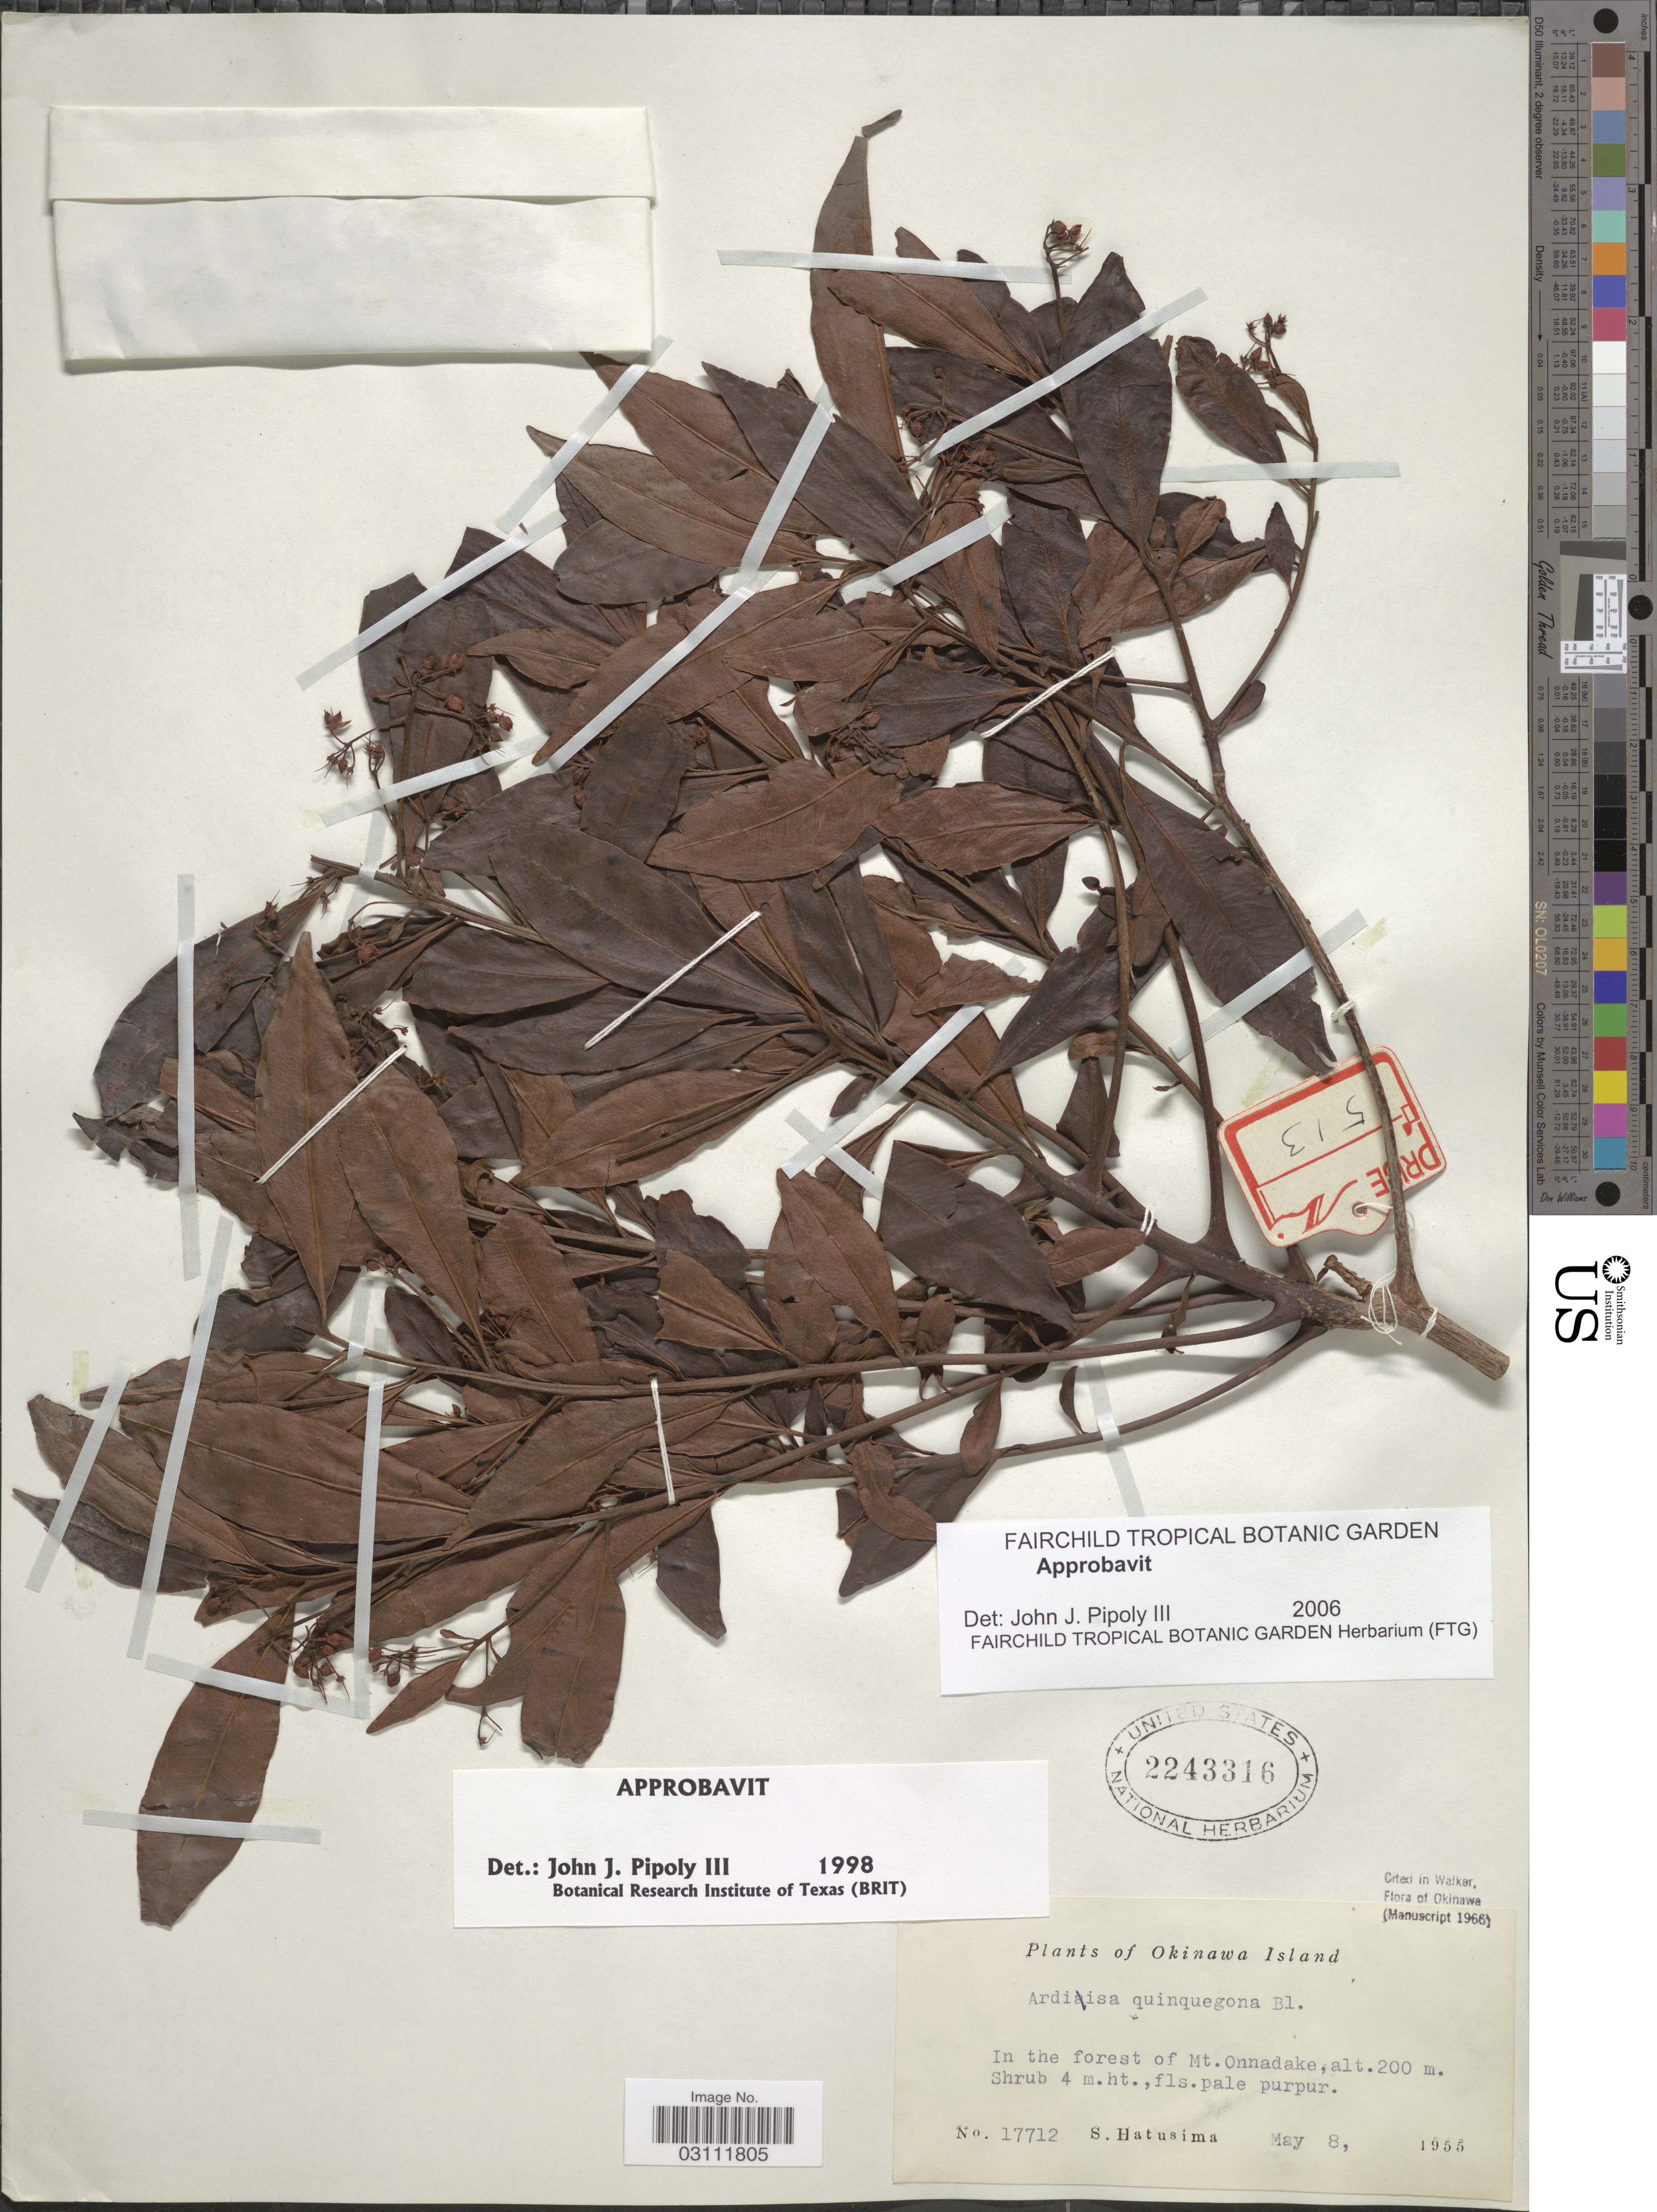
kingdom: Plantae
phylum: Tracheophyta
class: Magnoliopsida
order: Ericales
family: Primulaceae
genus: Ardisia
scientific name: Ardisia quinquegona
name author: Blume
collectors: S. Hatusima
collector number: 17712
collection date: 1955-05-08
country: Japan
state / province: Okinawa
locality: Mt. Onnadake.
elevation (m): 200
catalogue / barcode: US 2243316